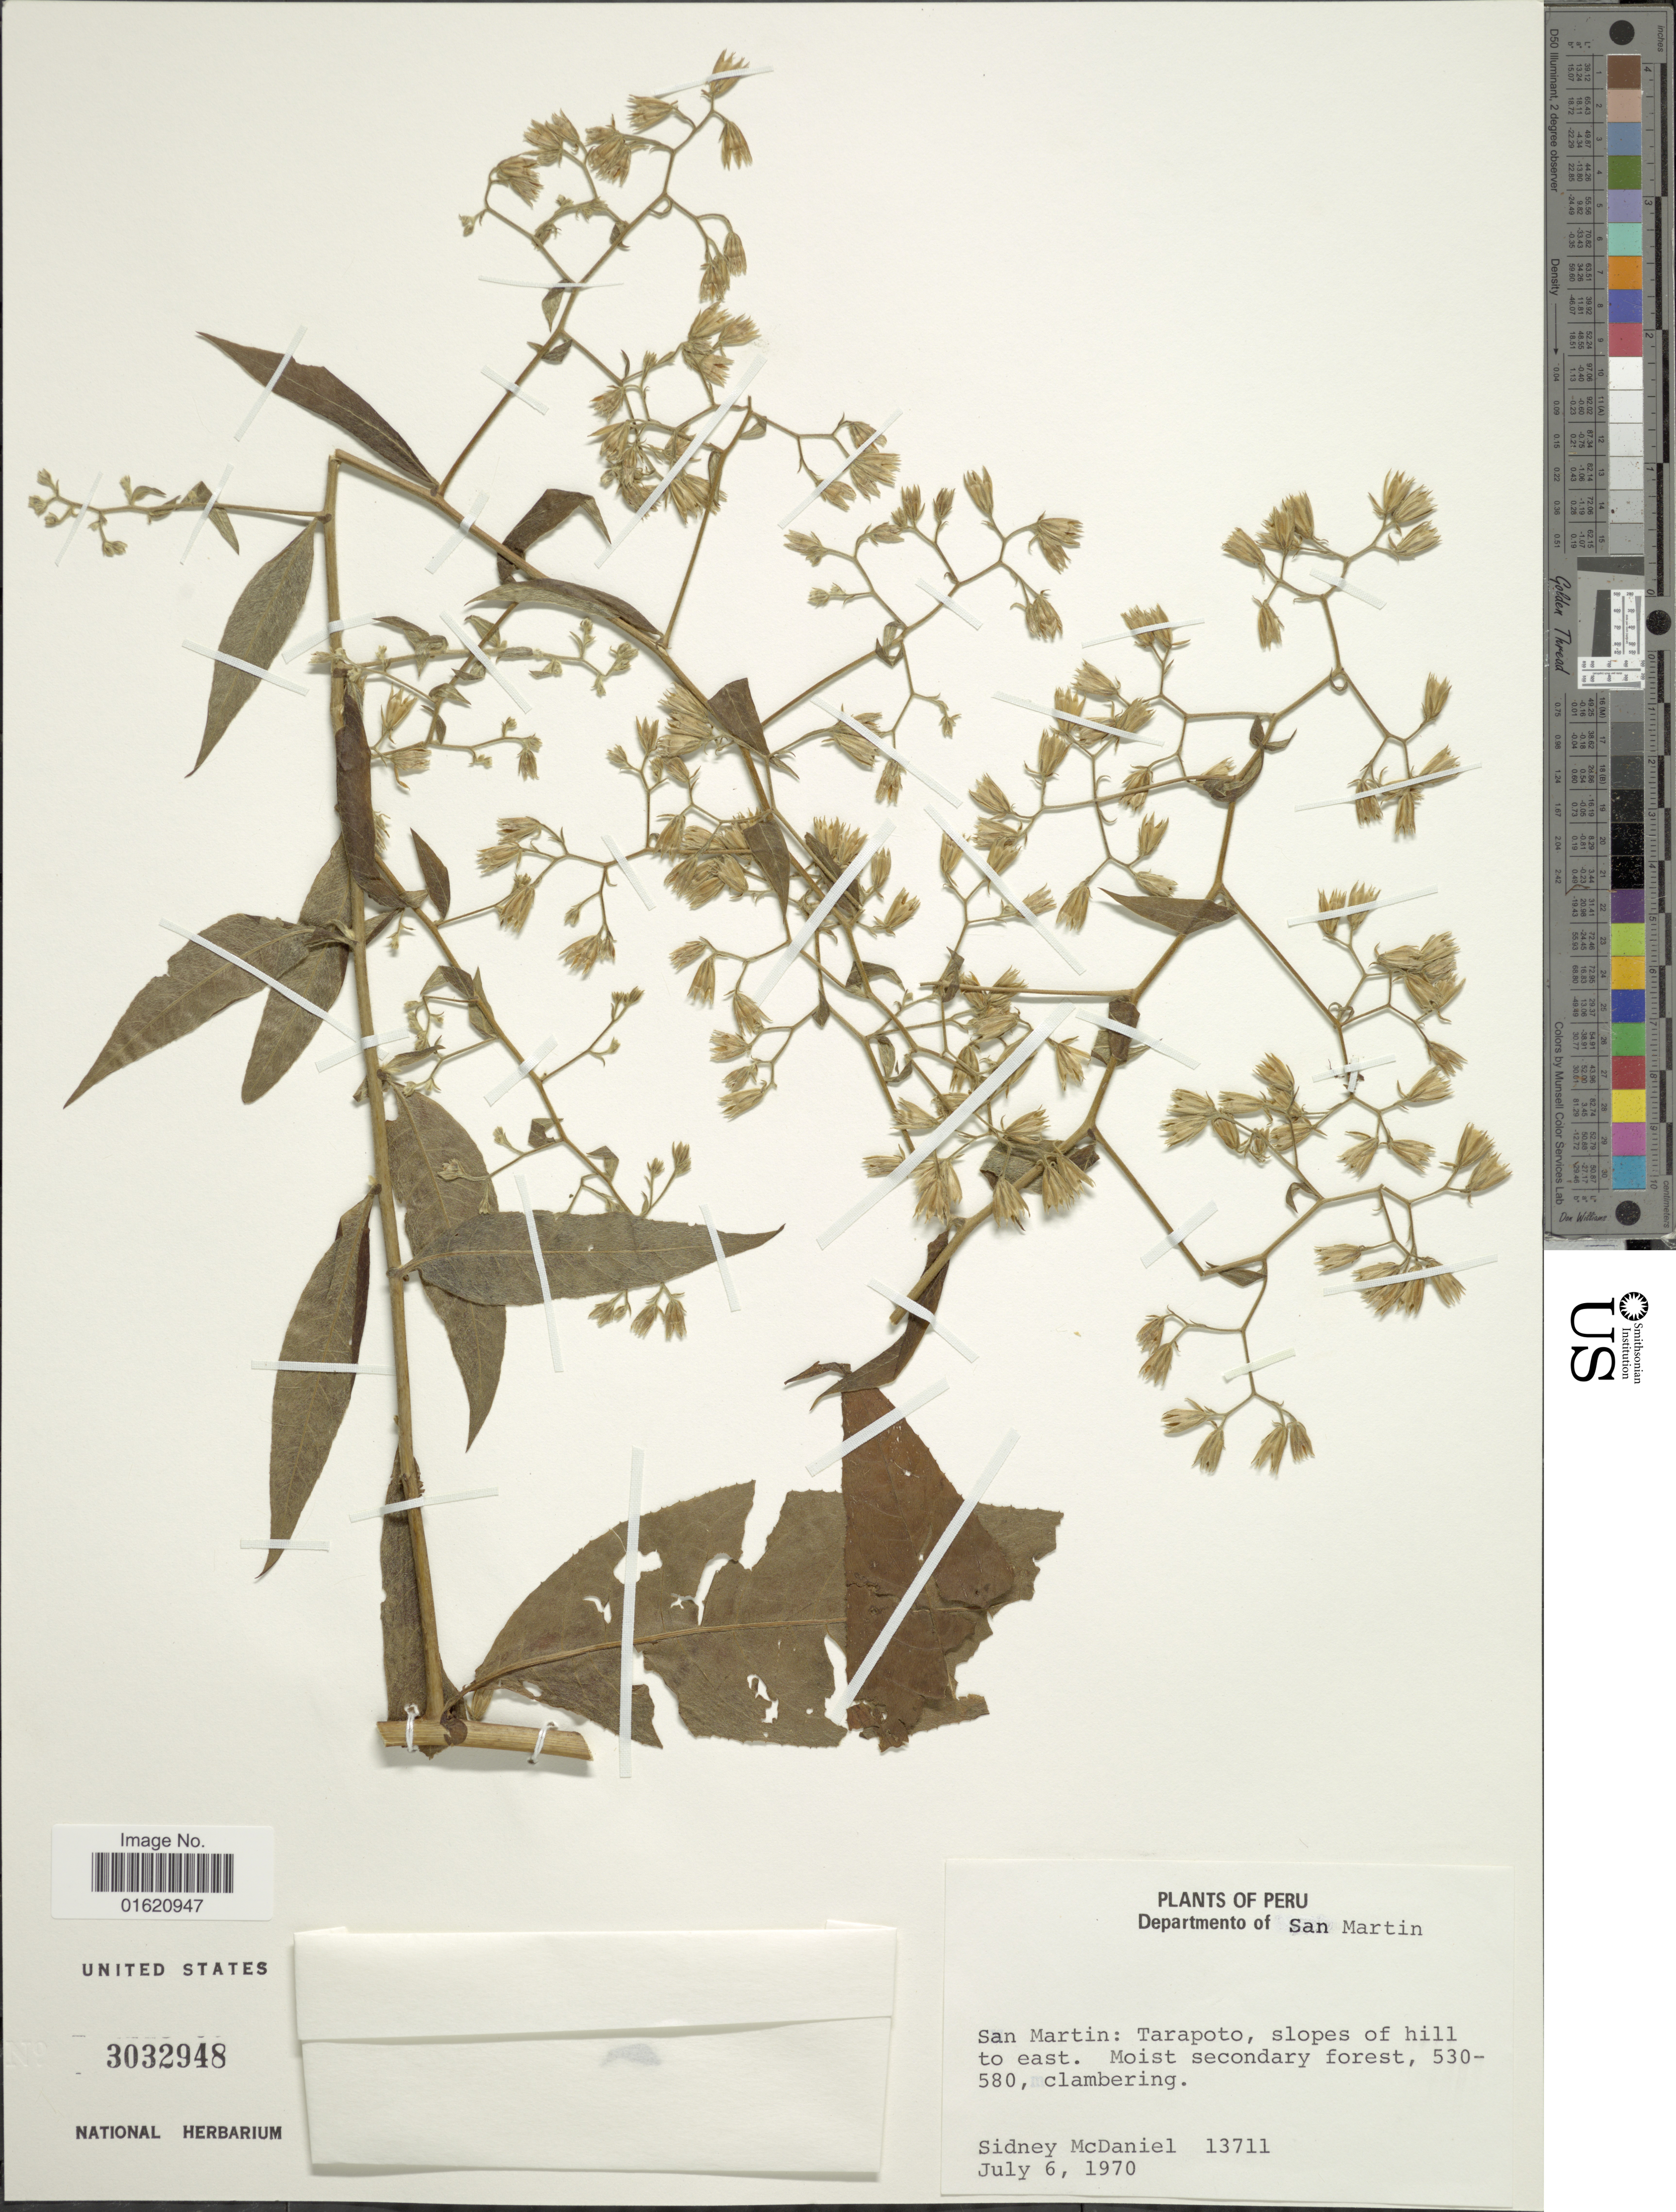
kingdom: Plantae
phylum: Tracheophyta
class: Magnoliopsida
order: Asterales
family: Asteraceae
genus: Trixis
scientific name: Trixis antimenorrhoea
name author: (Schrank) Mart. ex Kuntze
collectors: S. McDaniel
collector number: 13711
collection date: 1970-07-06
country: Peru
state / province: San Martín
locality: Tarapoto, slopes of hill to east, moist secondary forest, clambering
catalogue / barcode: US 3032948